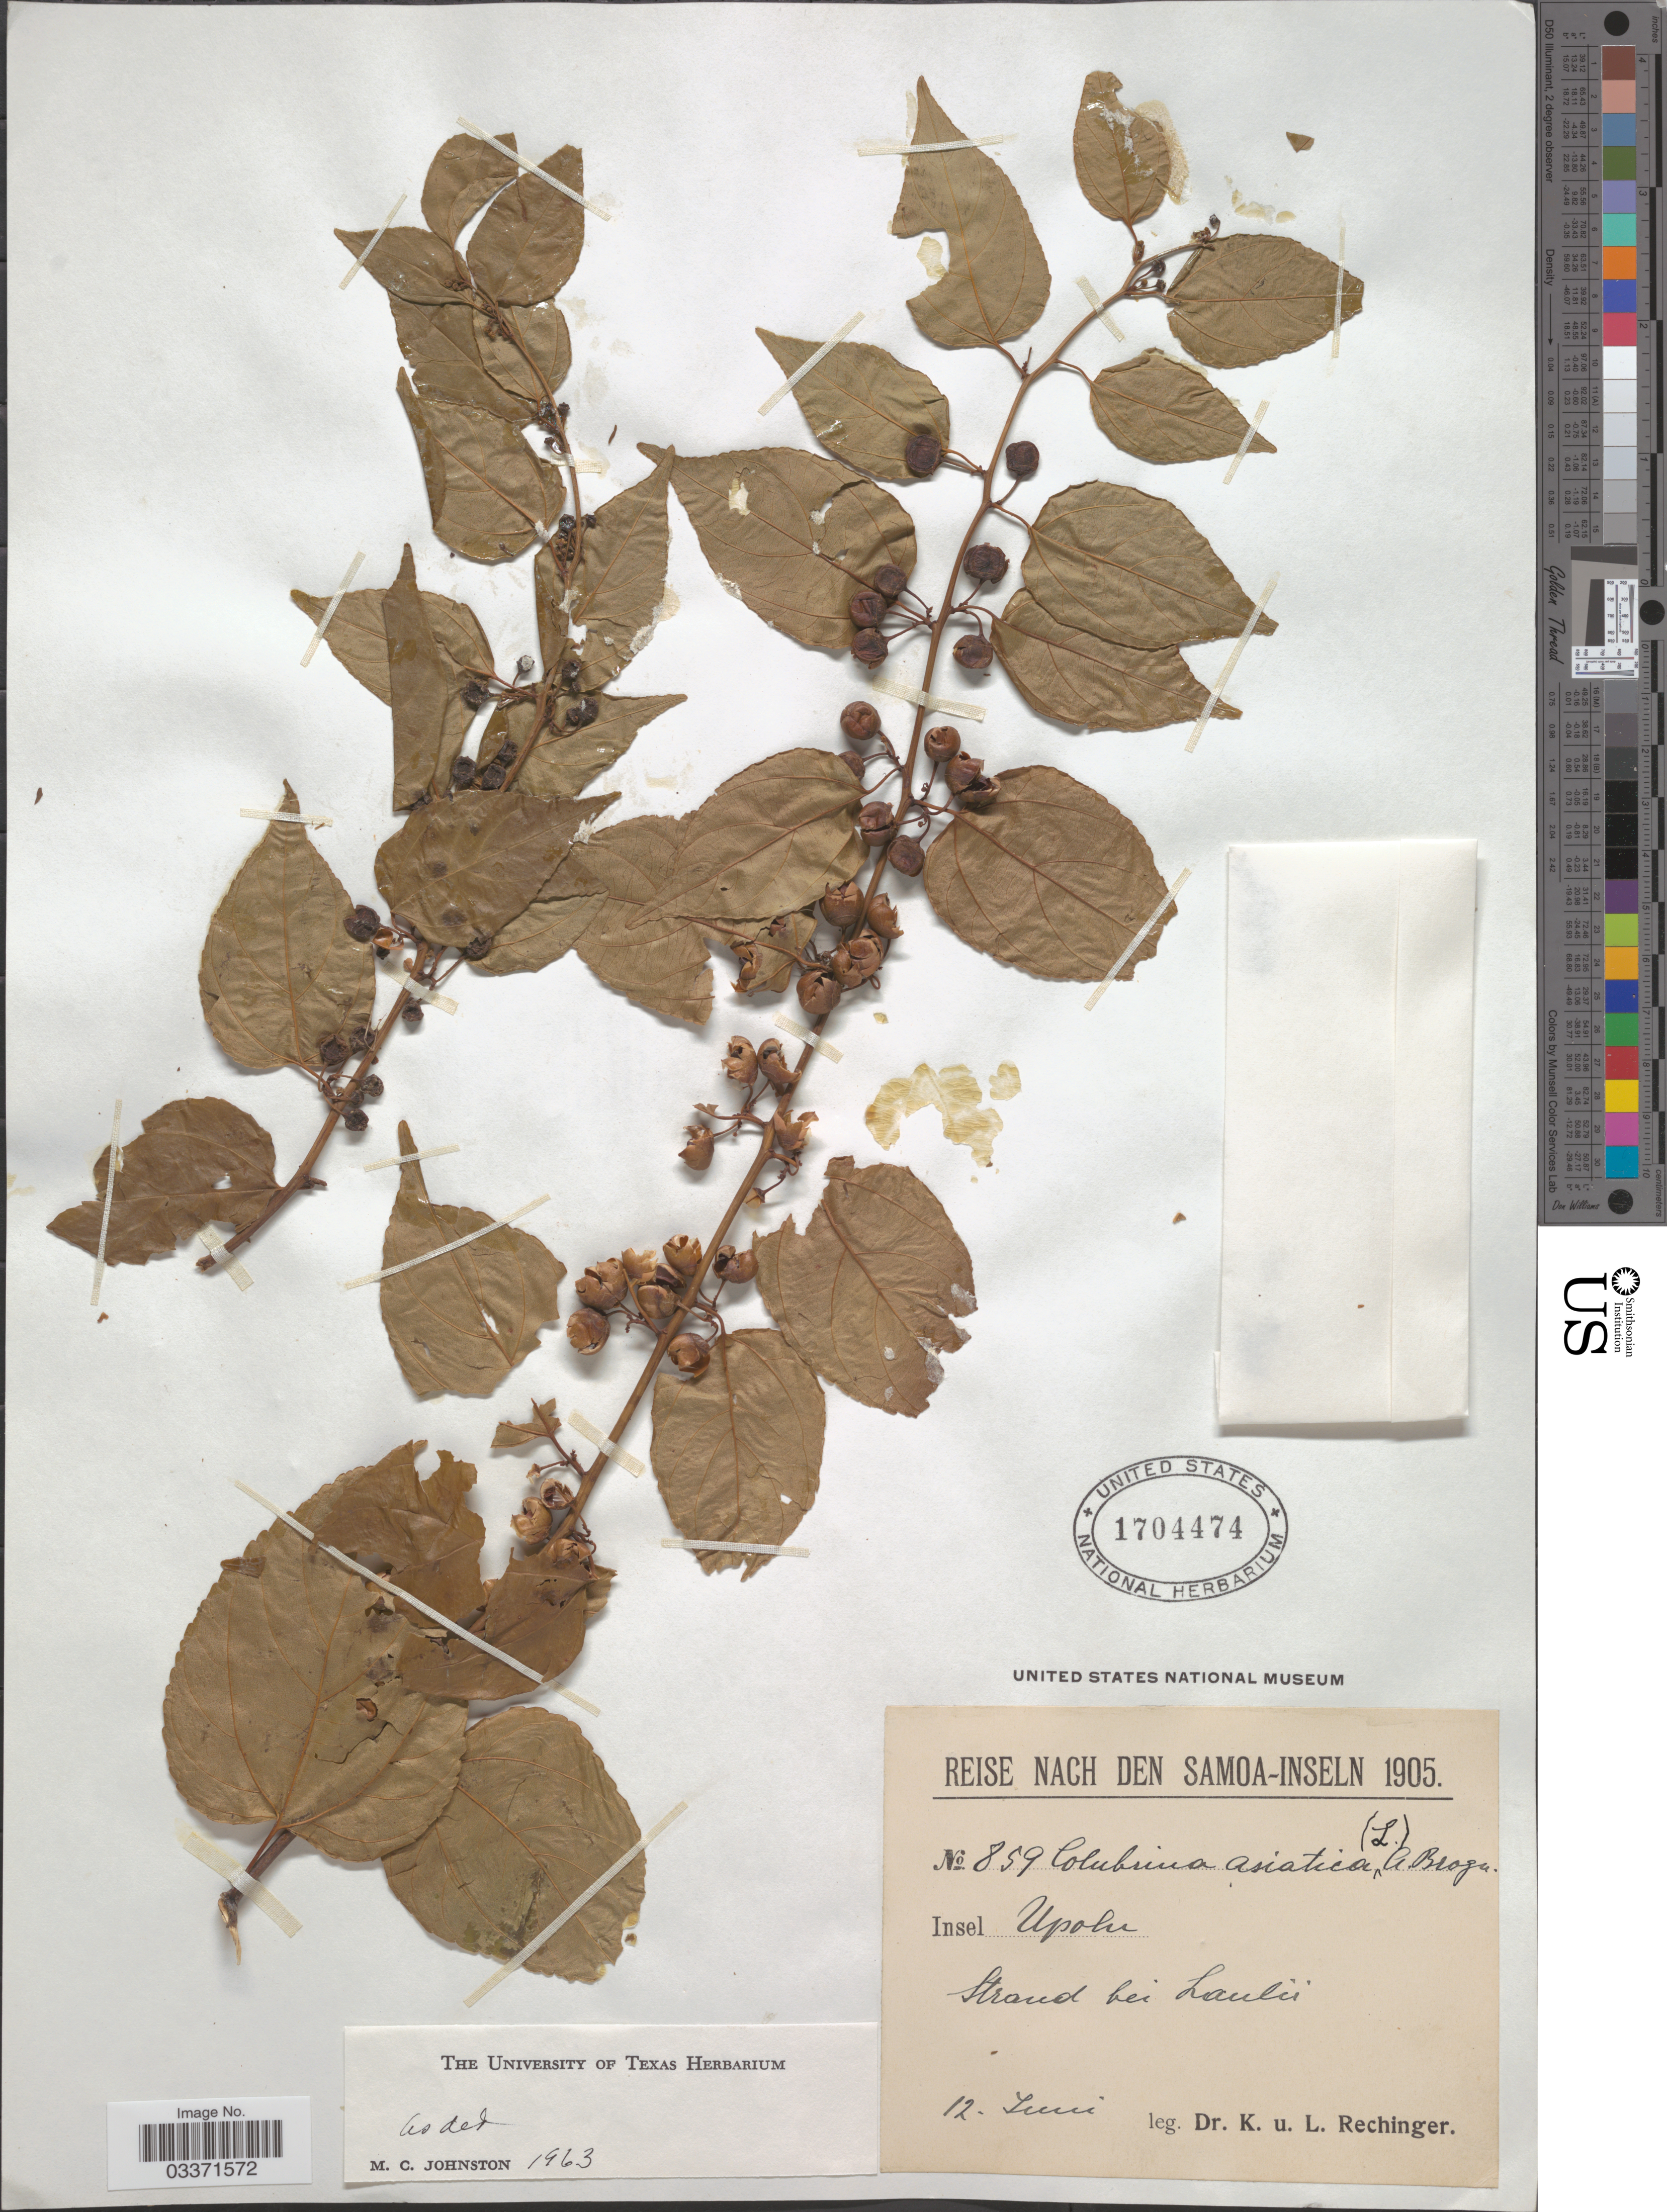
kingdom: Plantae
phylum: Tracheophyta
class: Magnoliopsida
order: Rosales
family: Rhamnaceae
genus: Colubrina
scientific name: Colubrina asiatica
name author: (L.) Brongn.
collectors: K. Rechinger & L. Rechinger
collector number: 859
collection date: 1905-06-12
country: Samoa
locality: Samoa-Inseln, Insel Upolu, Strand bei Laulii.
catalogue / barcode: US 1704474